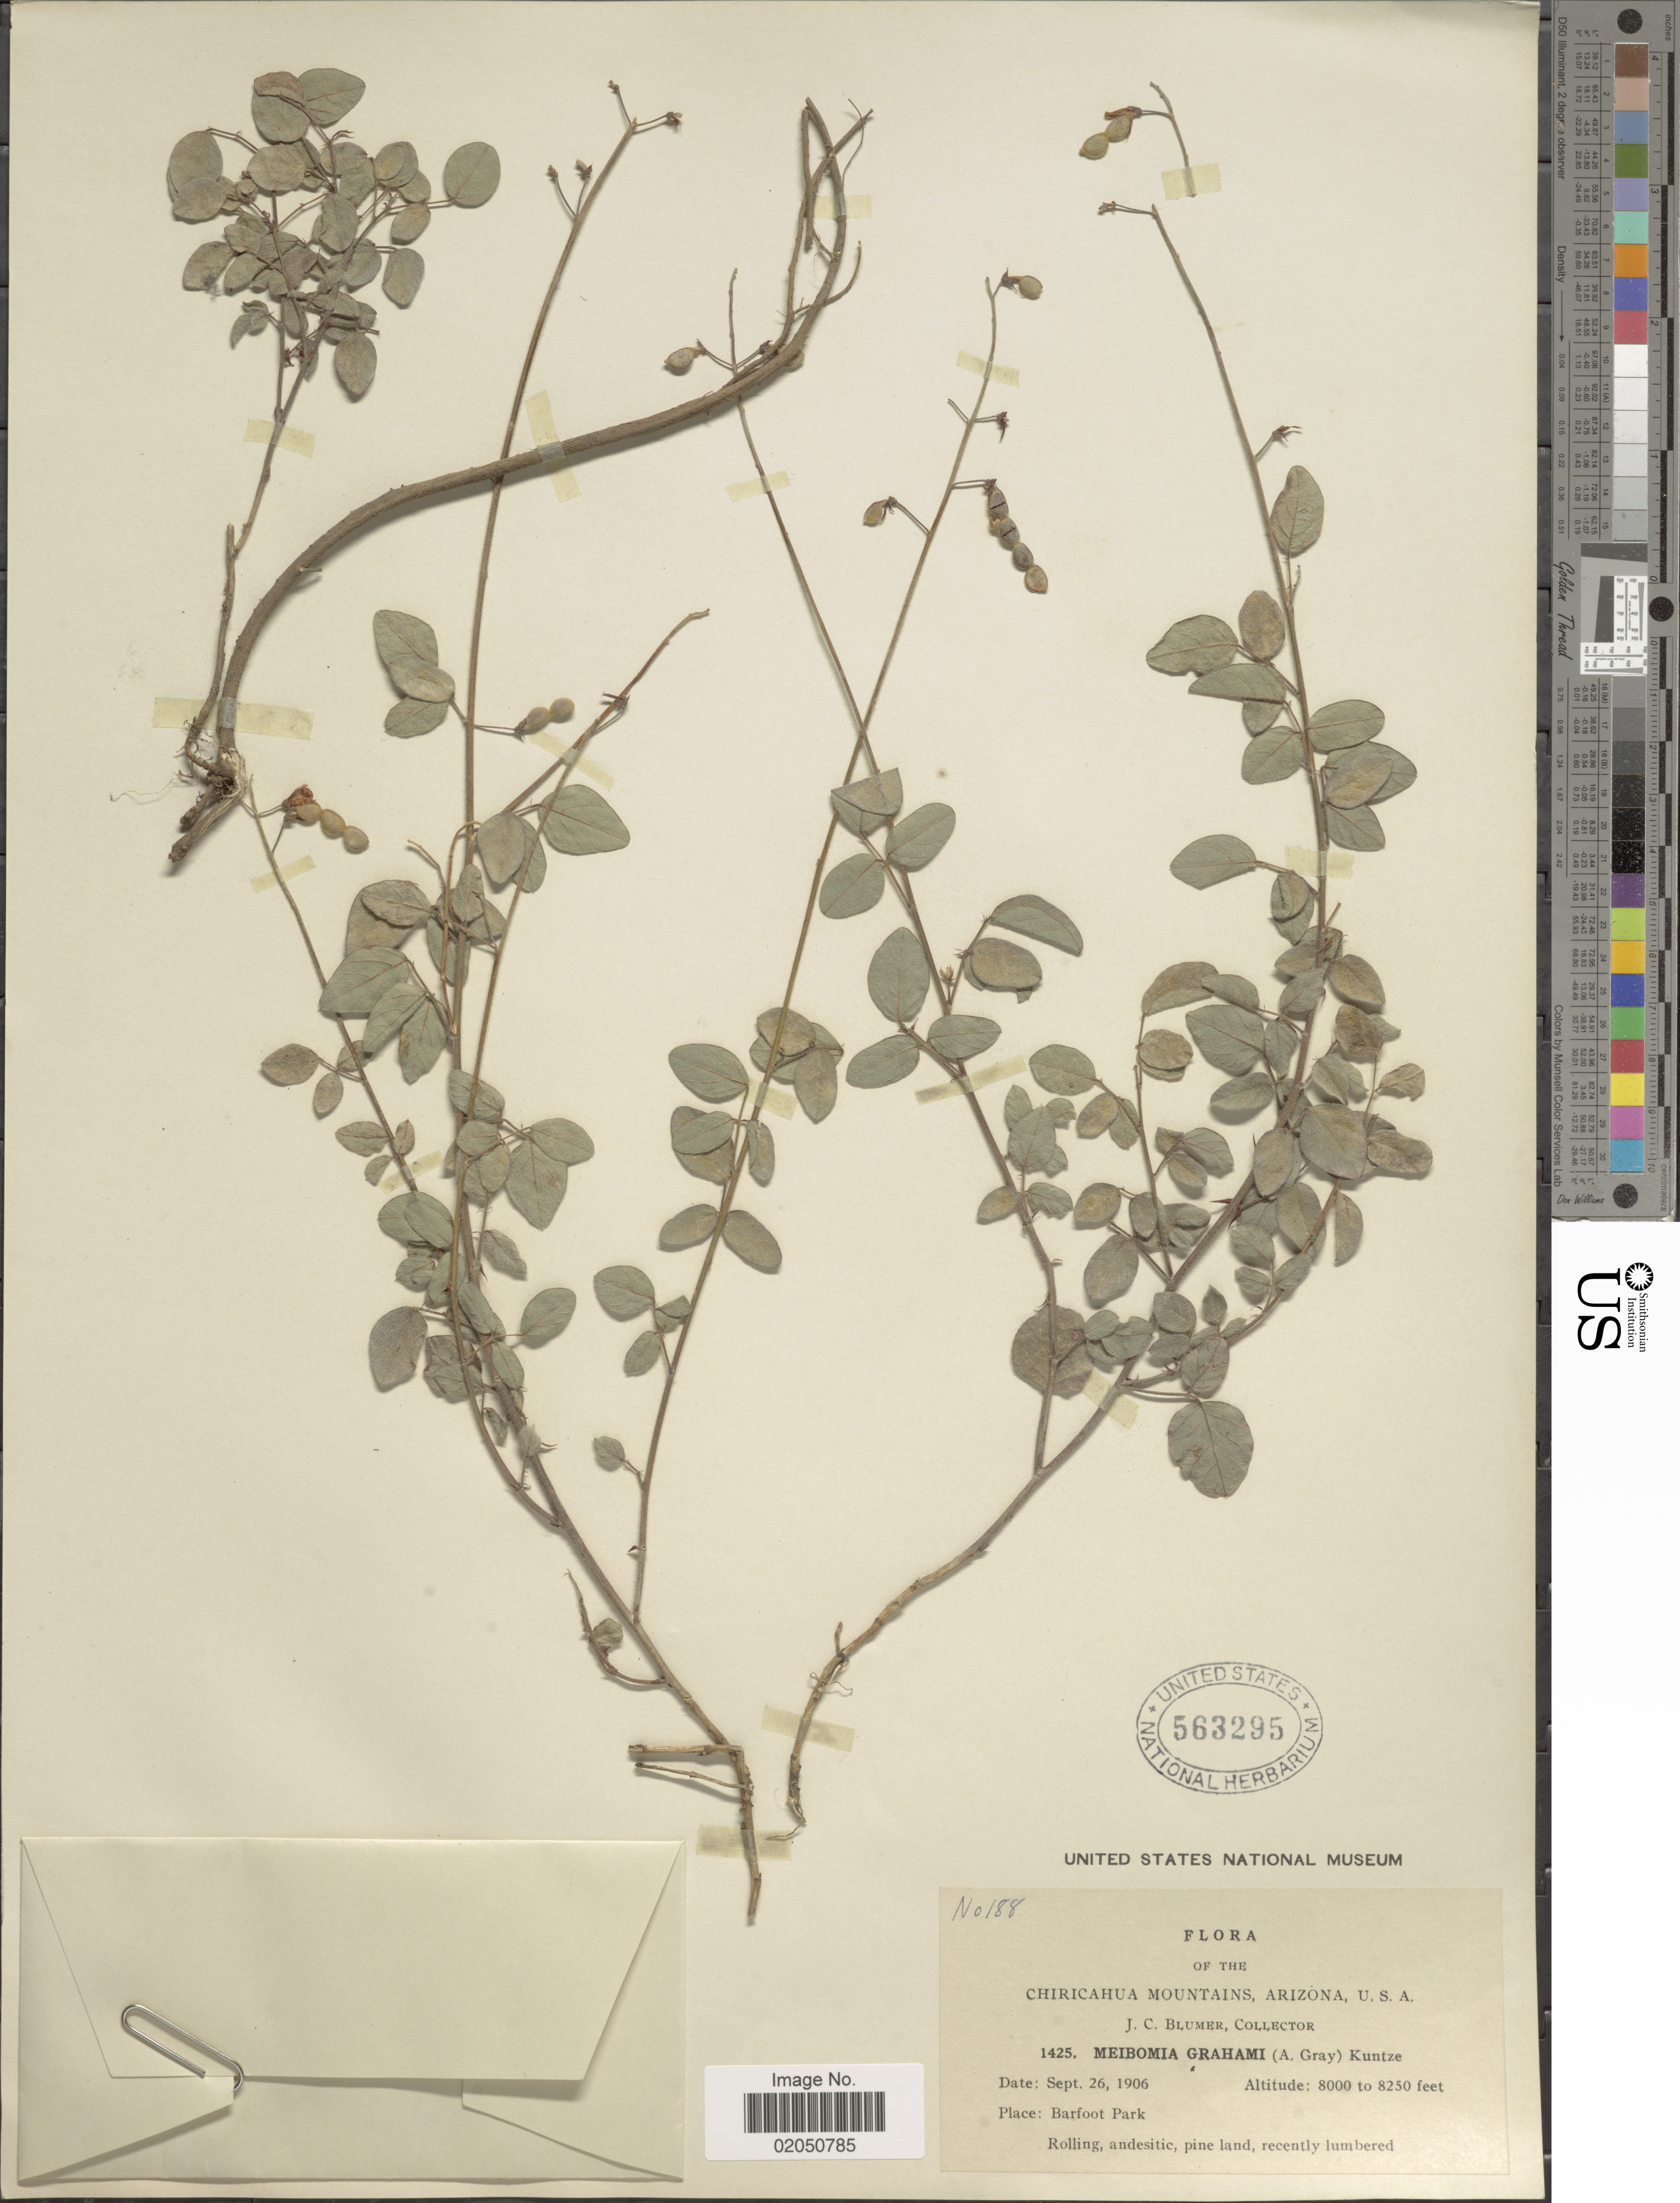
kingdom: Plantae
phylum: Tracheophyta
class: Magnoliopsida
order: Fabales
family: Fabaceae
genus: Desmodium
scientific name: Desmodium grahamii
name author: A. Gray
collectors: J. C. Blumer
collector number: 1425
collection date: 1906-09-26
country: United States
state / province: Arizona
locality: Chiricahua Mountains, Place: Barfoot Park, Rolling, andesitic, pine land, recently lumbered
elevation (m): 2438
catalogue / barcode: US 563295